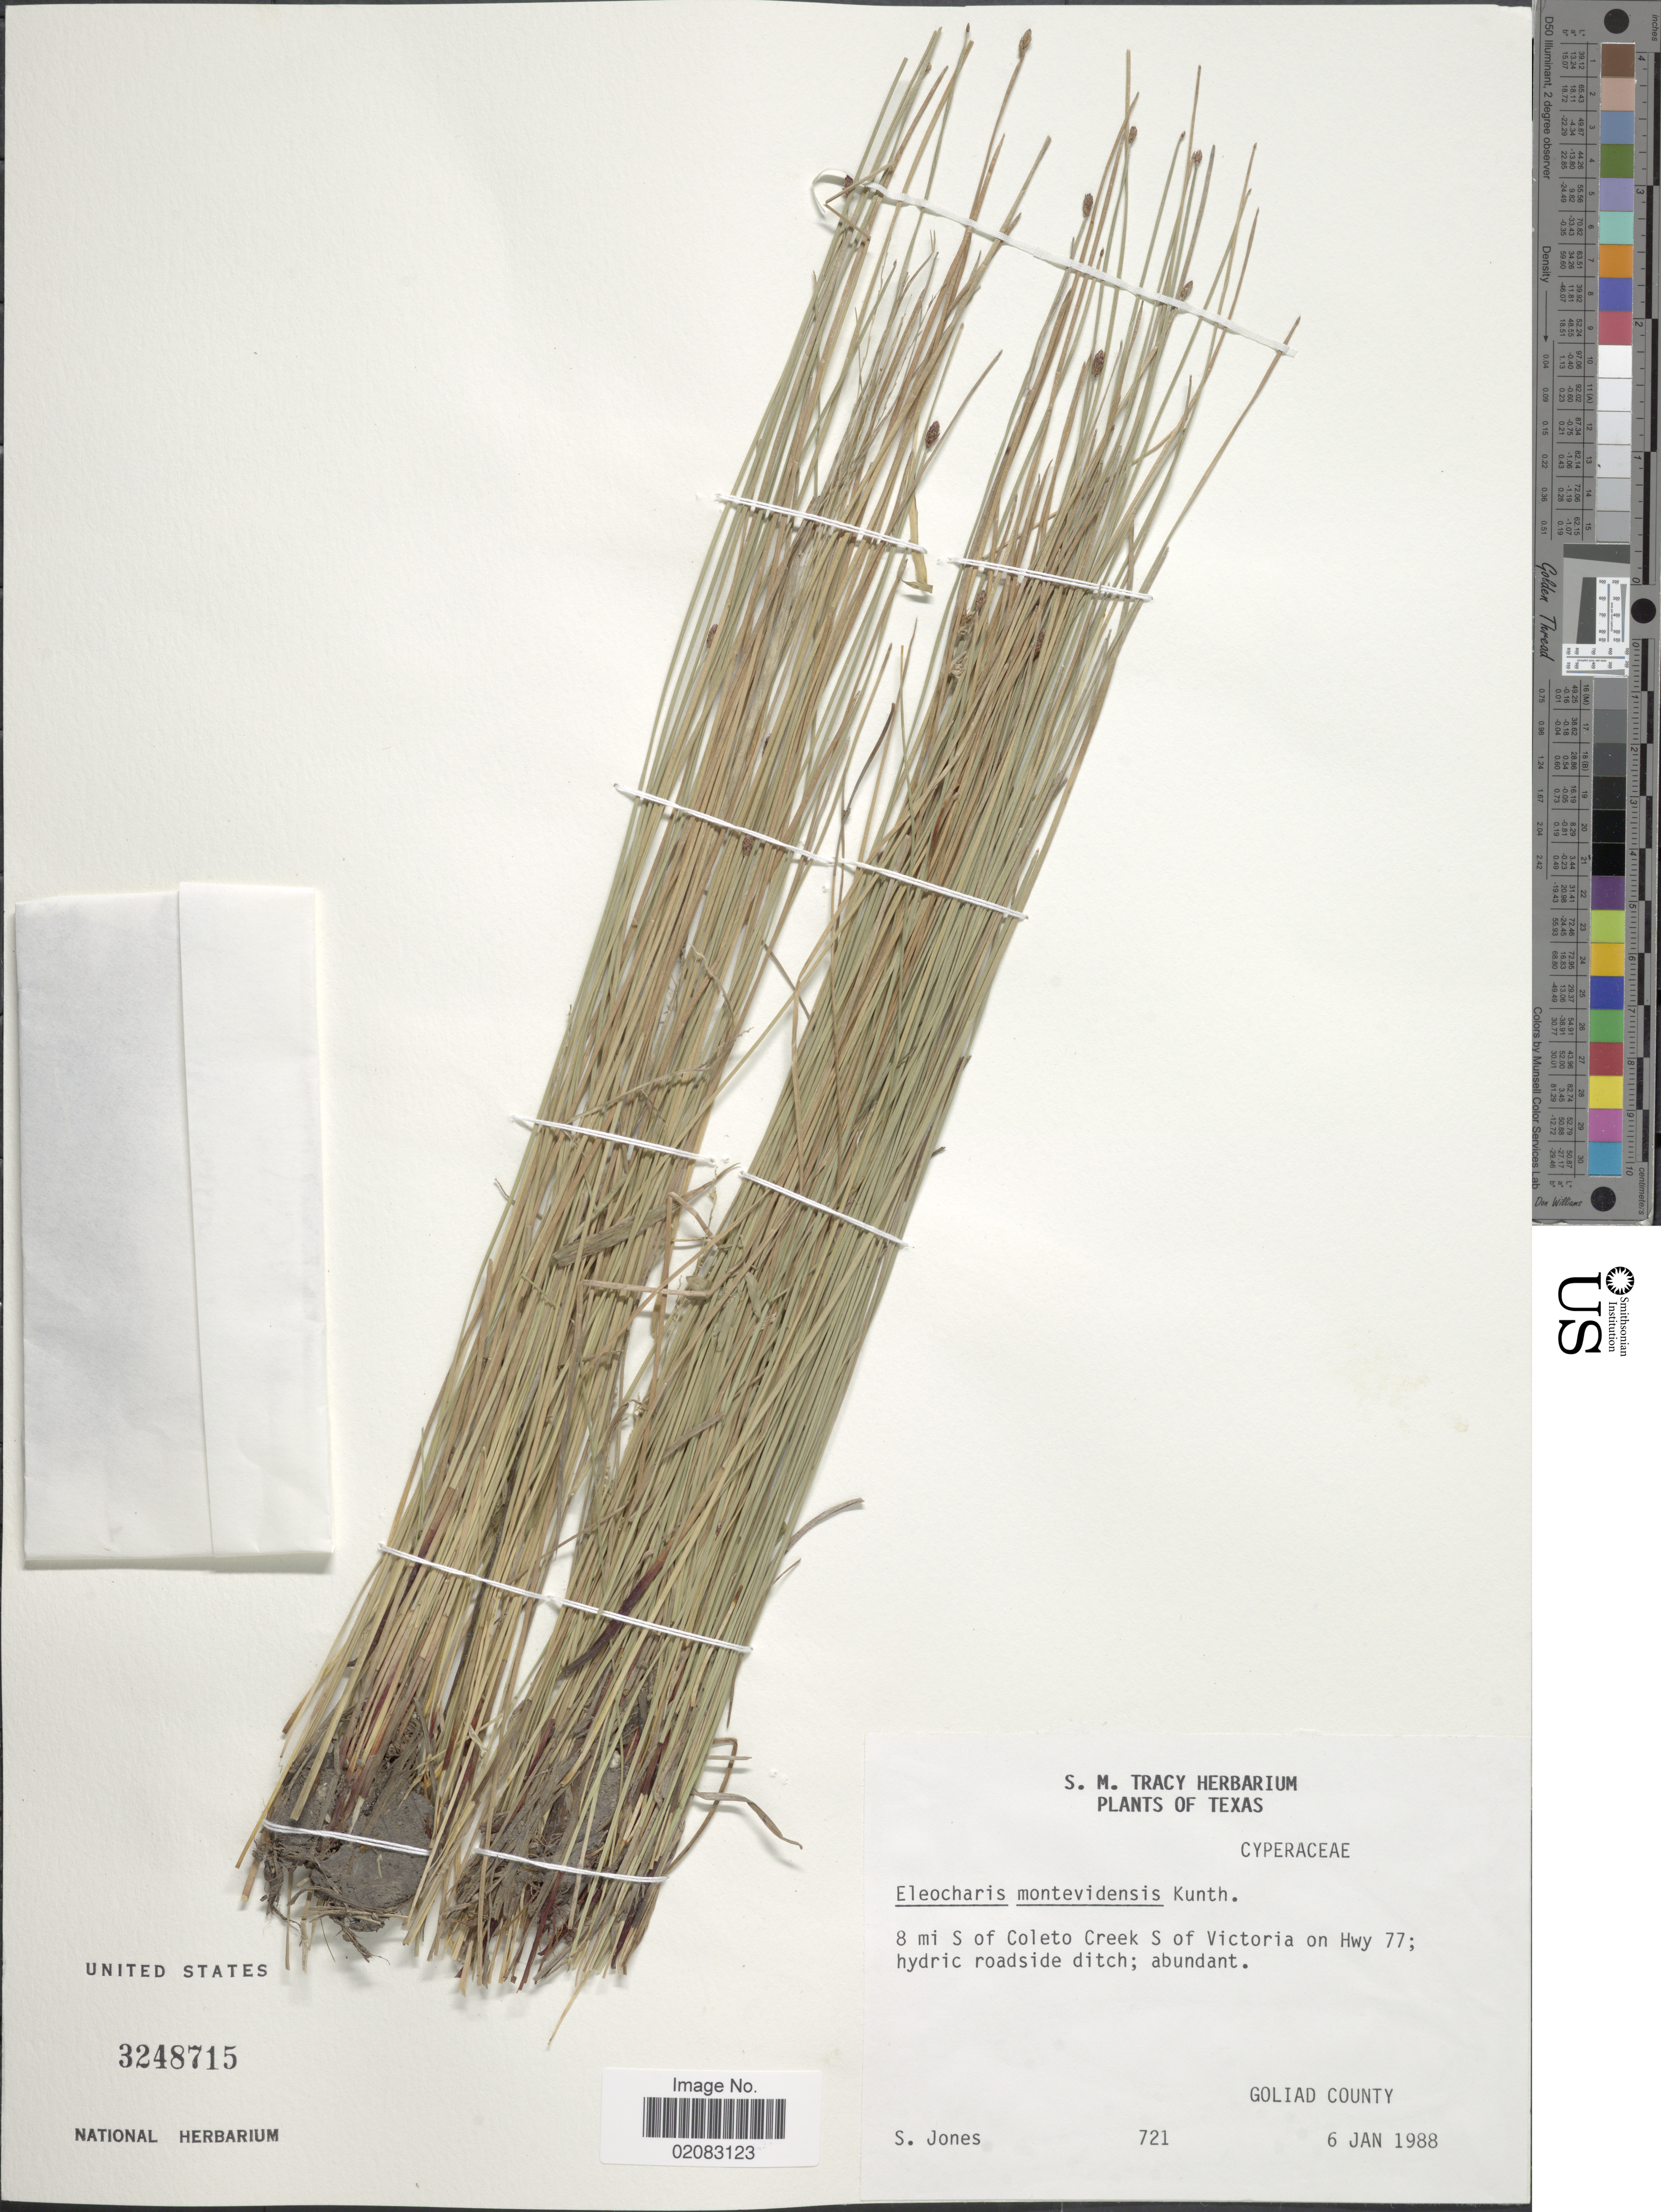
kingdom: Plantae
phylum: Tracheophyta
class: Liliopsida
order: Poales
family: Cyperaceae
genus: Eleocharis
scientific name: Eleocharis montevidensis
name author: Kunth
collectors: S. Jones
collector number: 721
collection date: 1988-01-06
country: United States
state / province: Texas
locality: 8 mi S of Coleto Creek S of Victoria on Hwy 77; hydric roadside ditch; Goliad County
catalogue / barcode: US 3248715